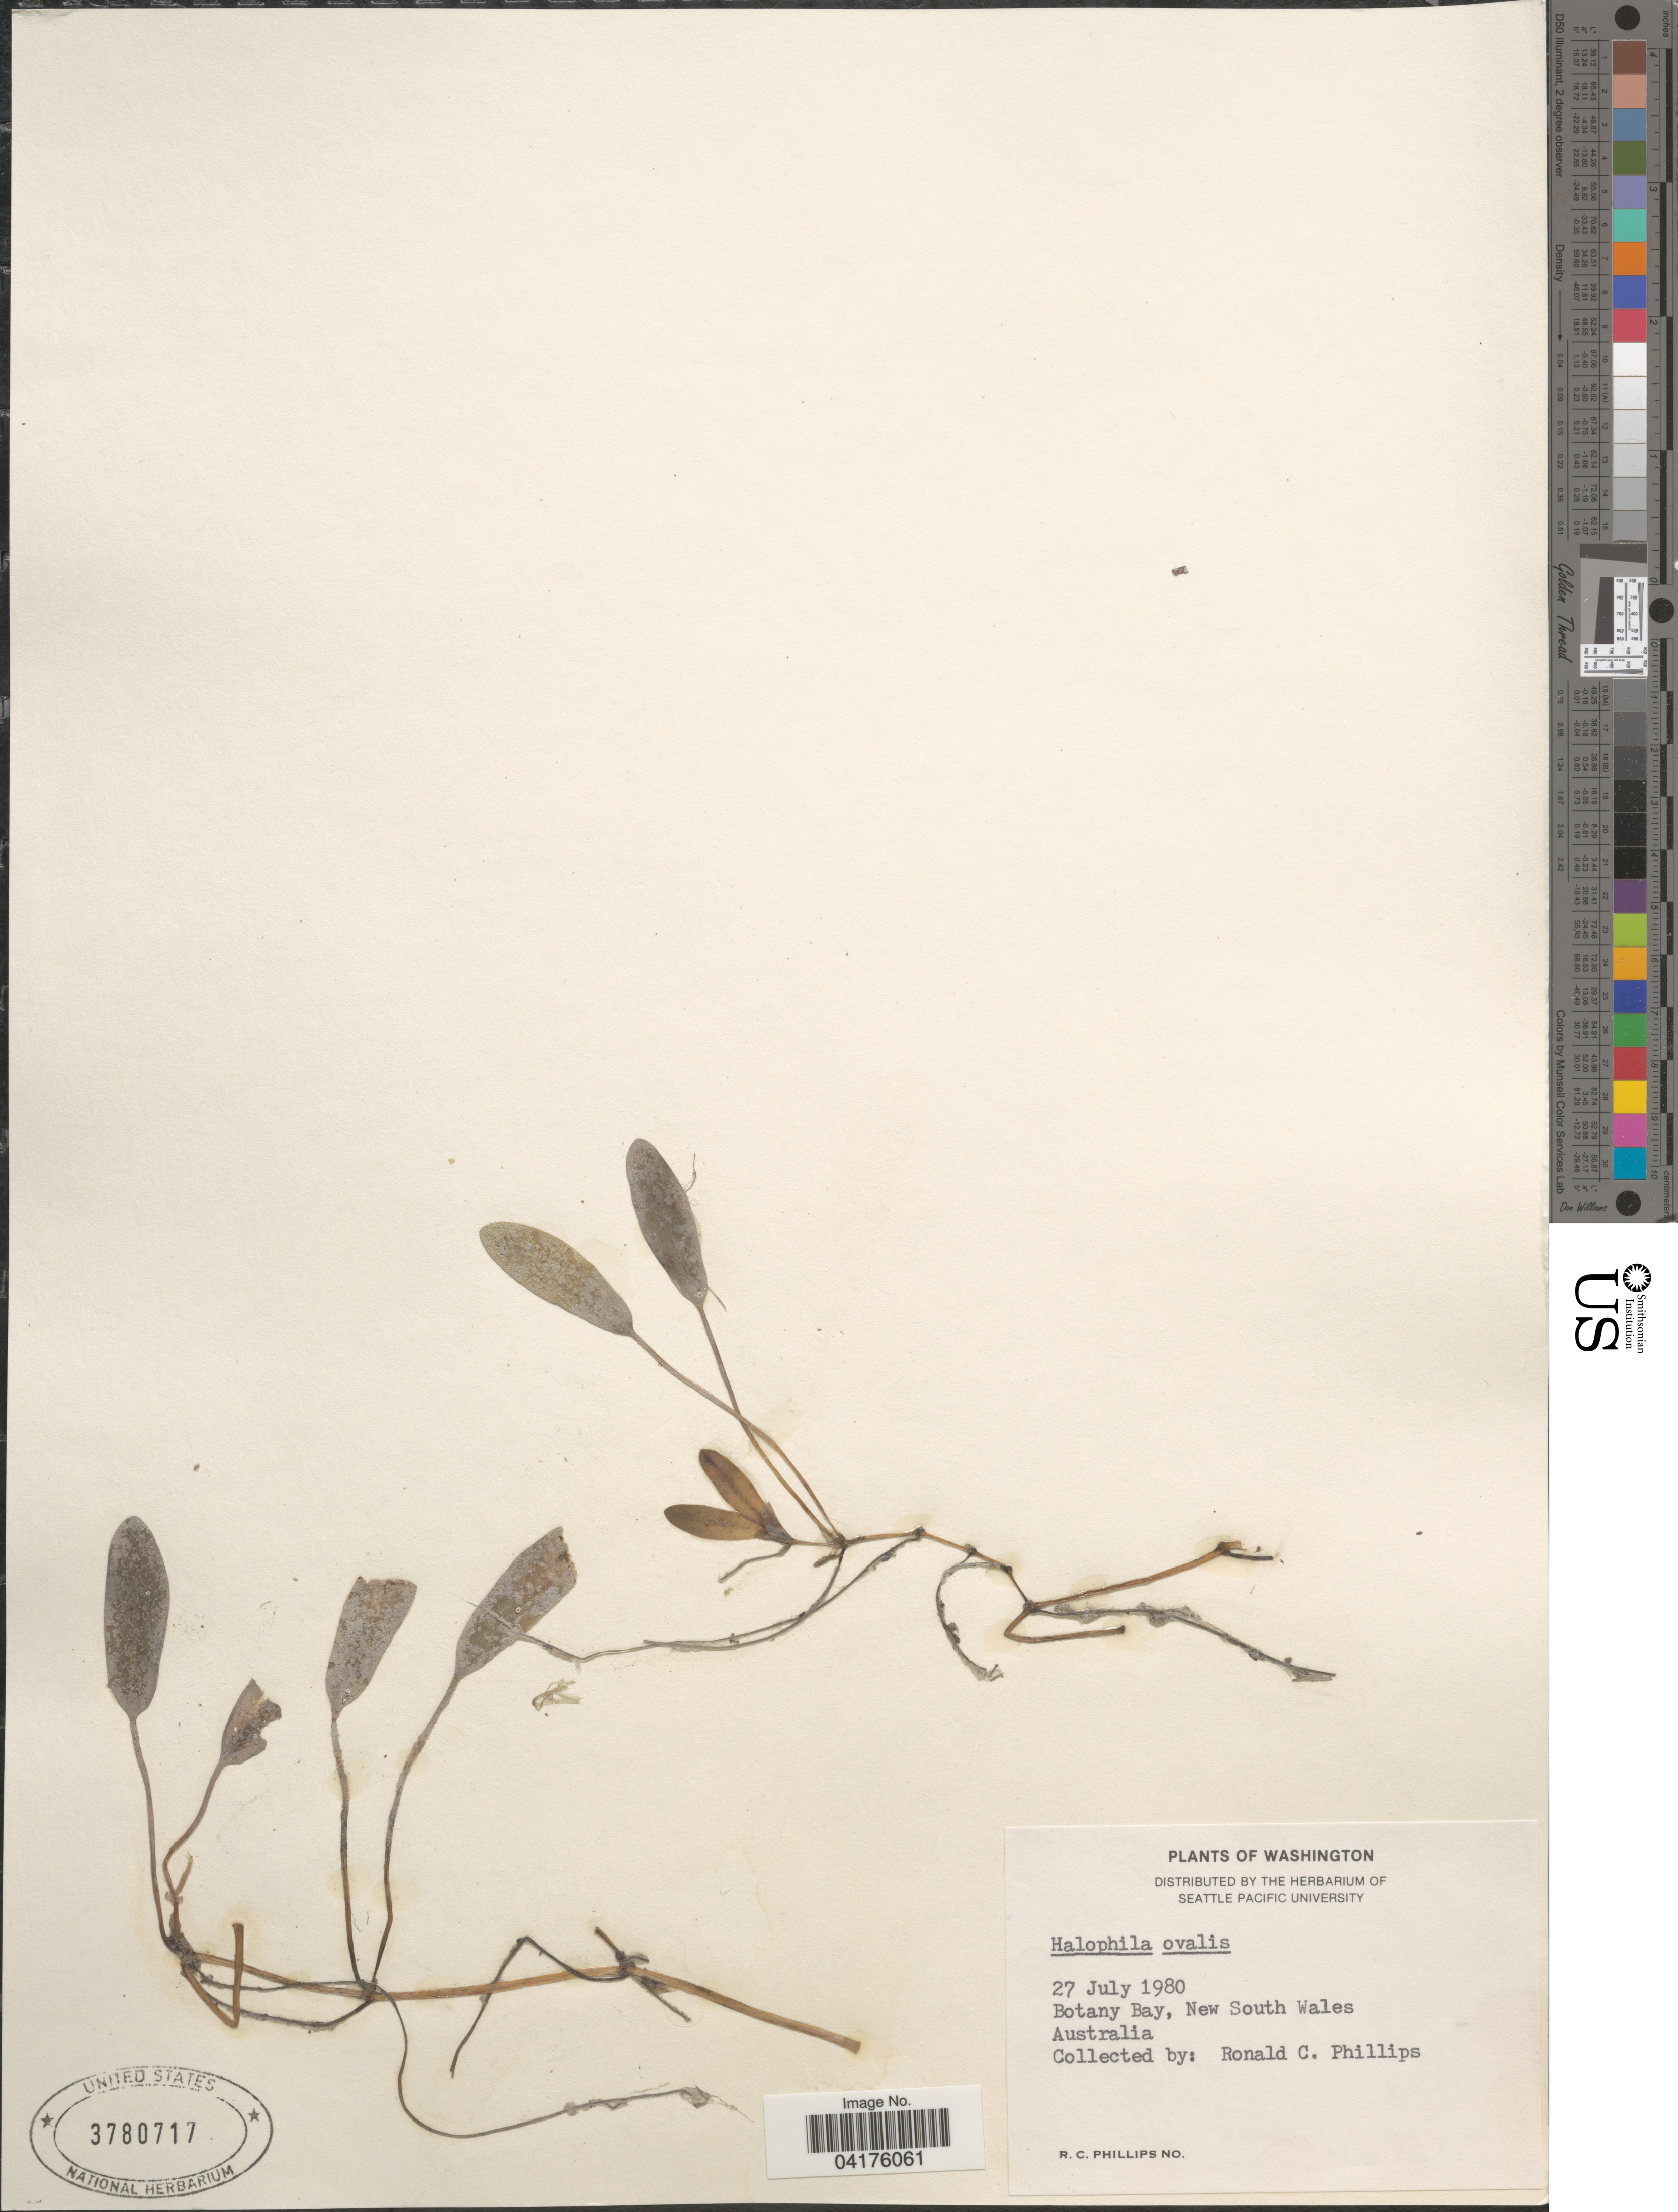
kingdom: Plantae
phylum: Tracheophyta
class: Liliopsida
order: Alismatales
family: Hydrocharitaceae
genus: Halophila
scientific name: Halophila ovalis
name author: (R. Br.) Hook. f.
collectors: R. C. Phillips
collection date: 1980-07-27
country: Australia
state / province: New South Wales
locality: Botany Bay.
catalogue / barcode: US 3780717